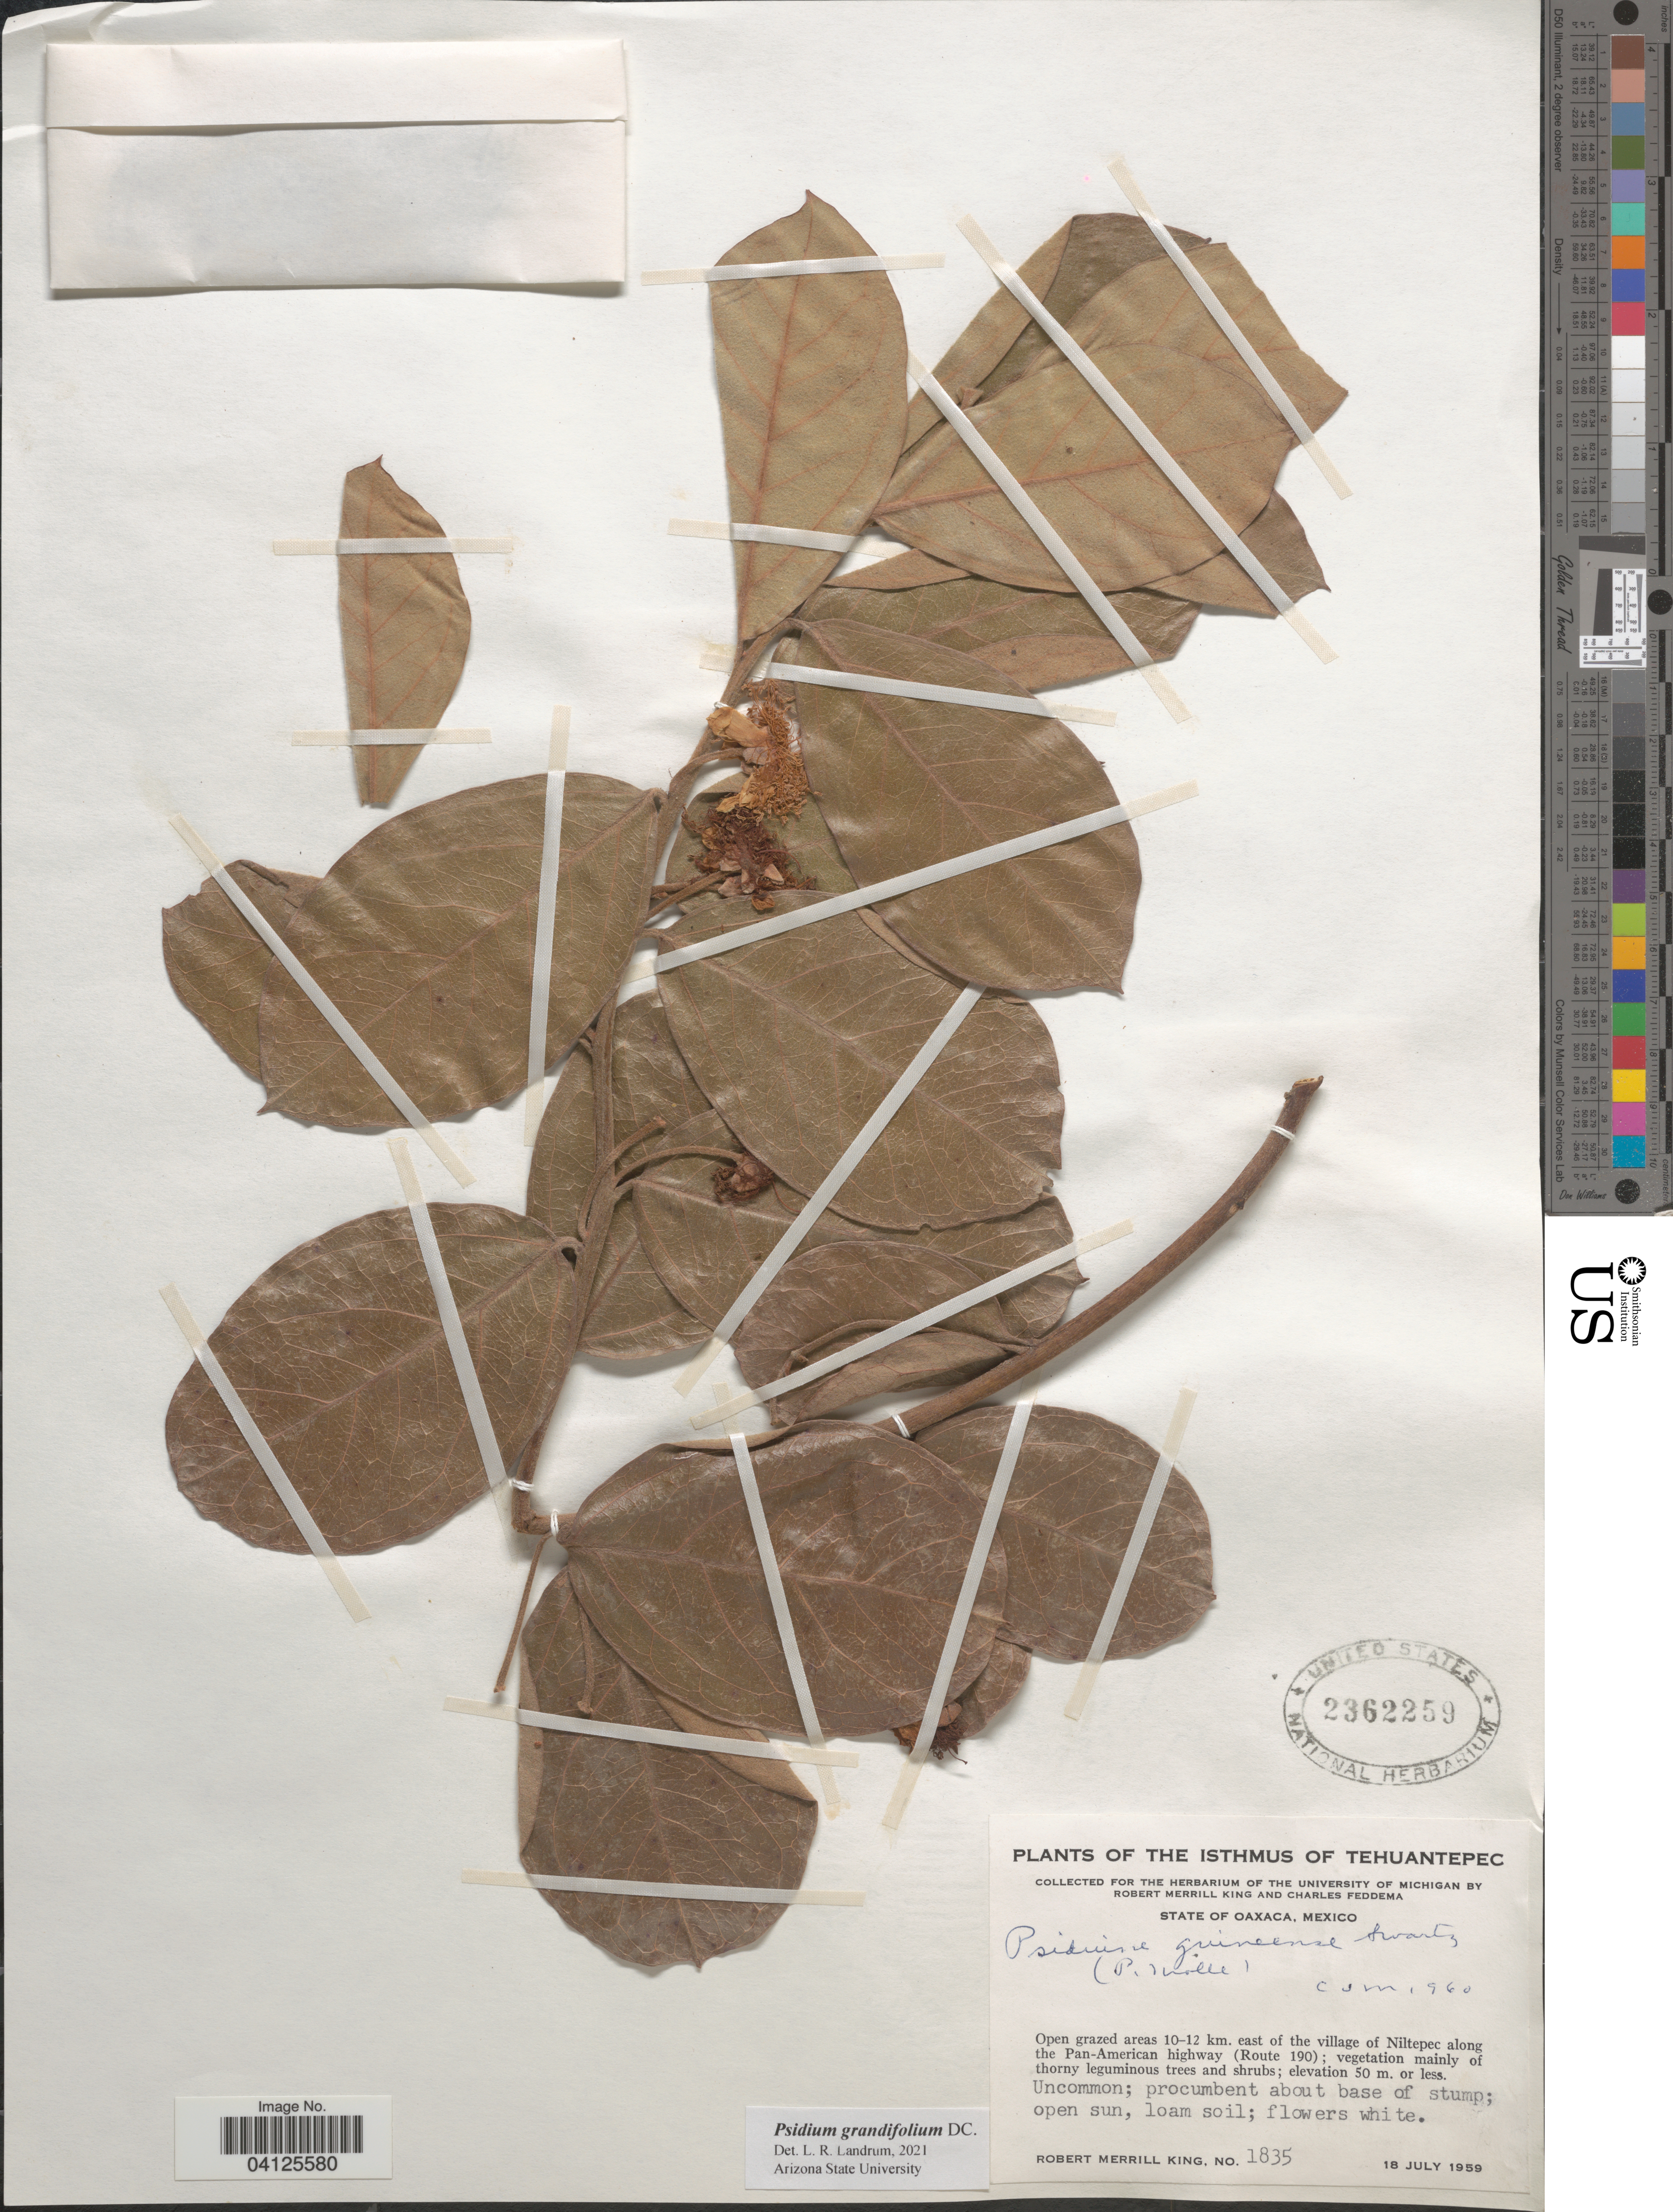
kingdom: Plantae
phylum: Tracheophyta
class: Magnoliopsida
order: Myrtales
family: Myrtaceae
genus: Psidium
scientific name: Psidium grandifolium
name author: Mart. ex DC.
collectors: R. M. King & C. Feddema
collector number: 1835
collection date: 1959-07-18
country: Mexico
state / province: Oaxaca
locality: The Isthmus of Tehuantepec. Open grazed areas 10-12 km. east of the village of Niltepec along the Pan-American highway (Route 90).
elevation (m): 50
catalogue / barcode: US 2362259